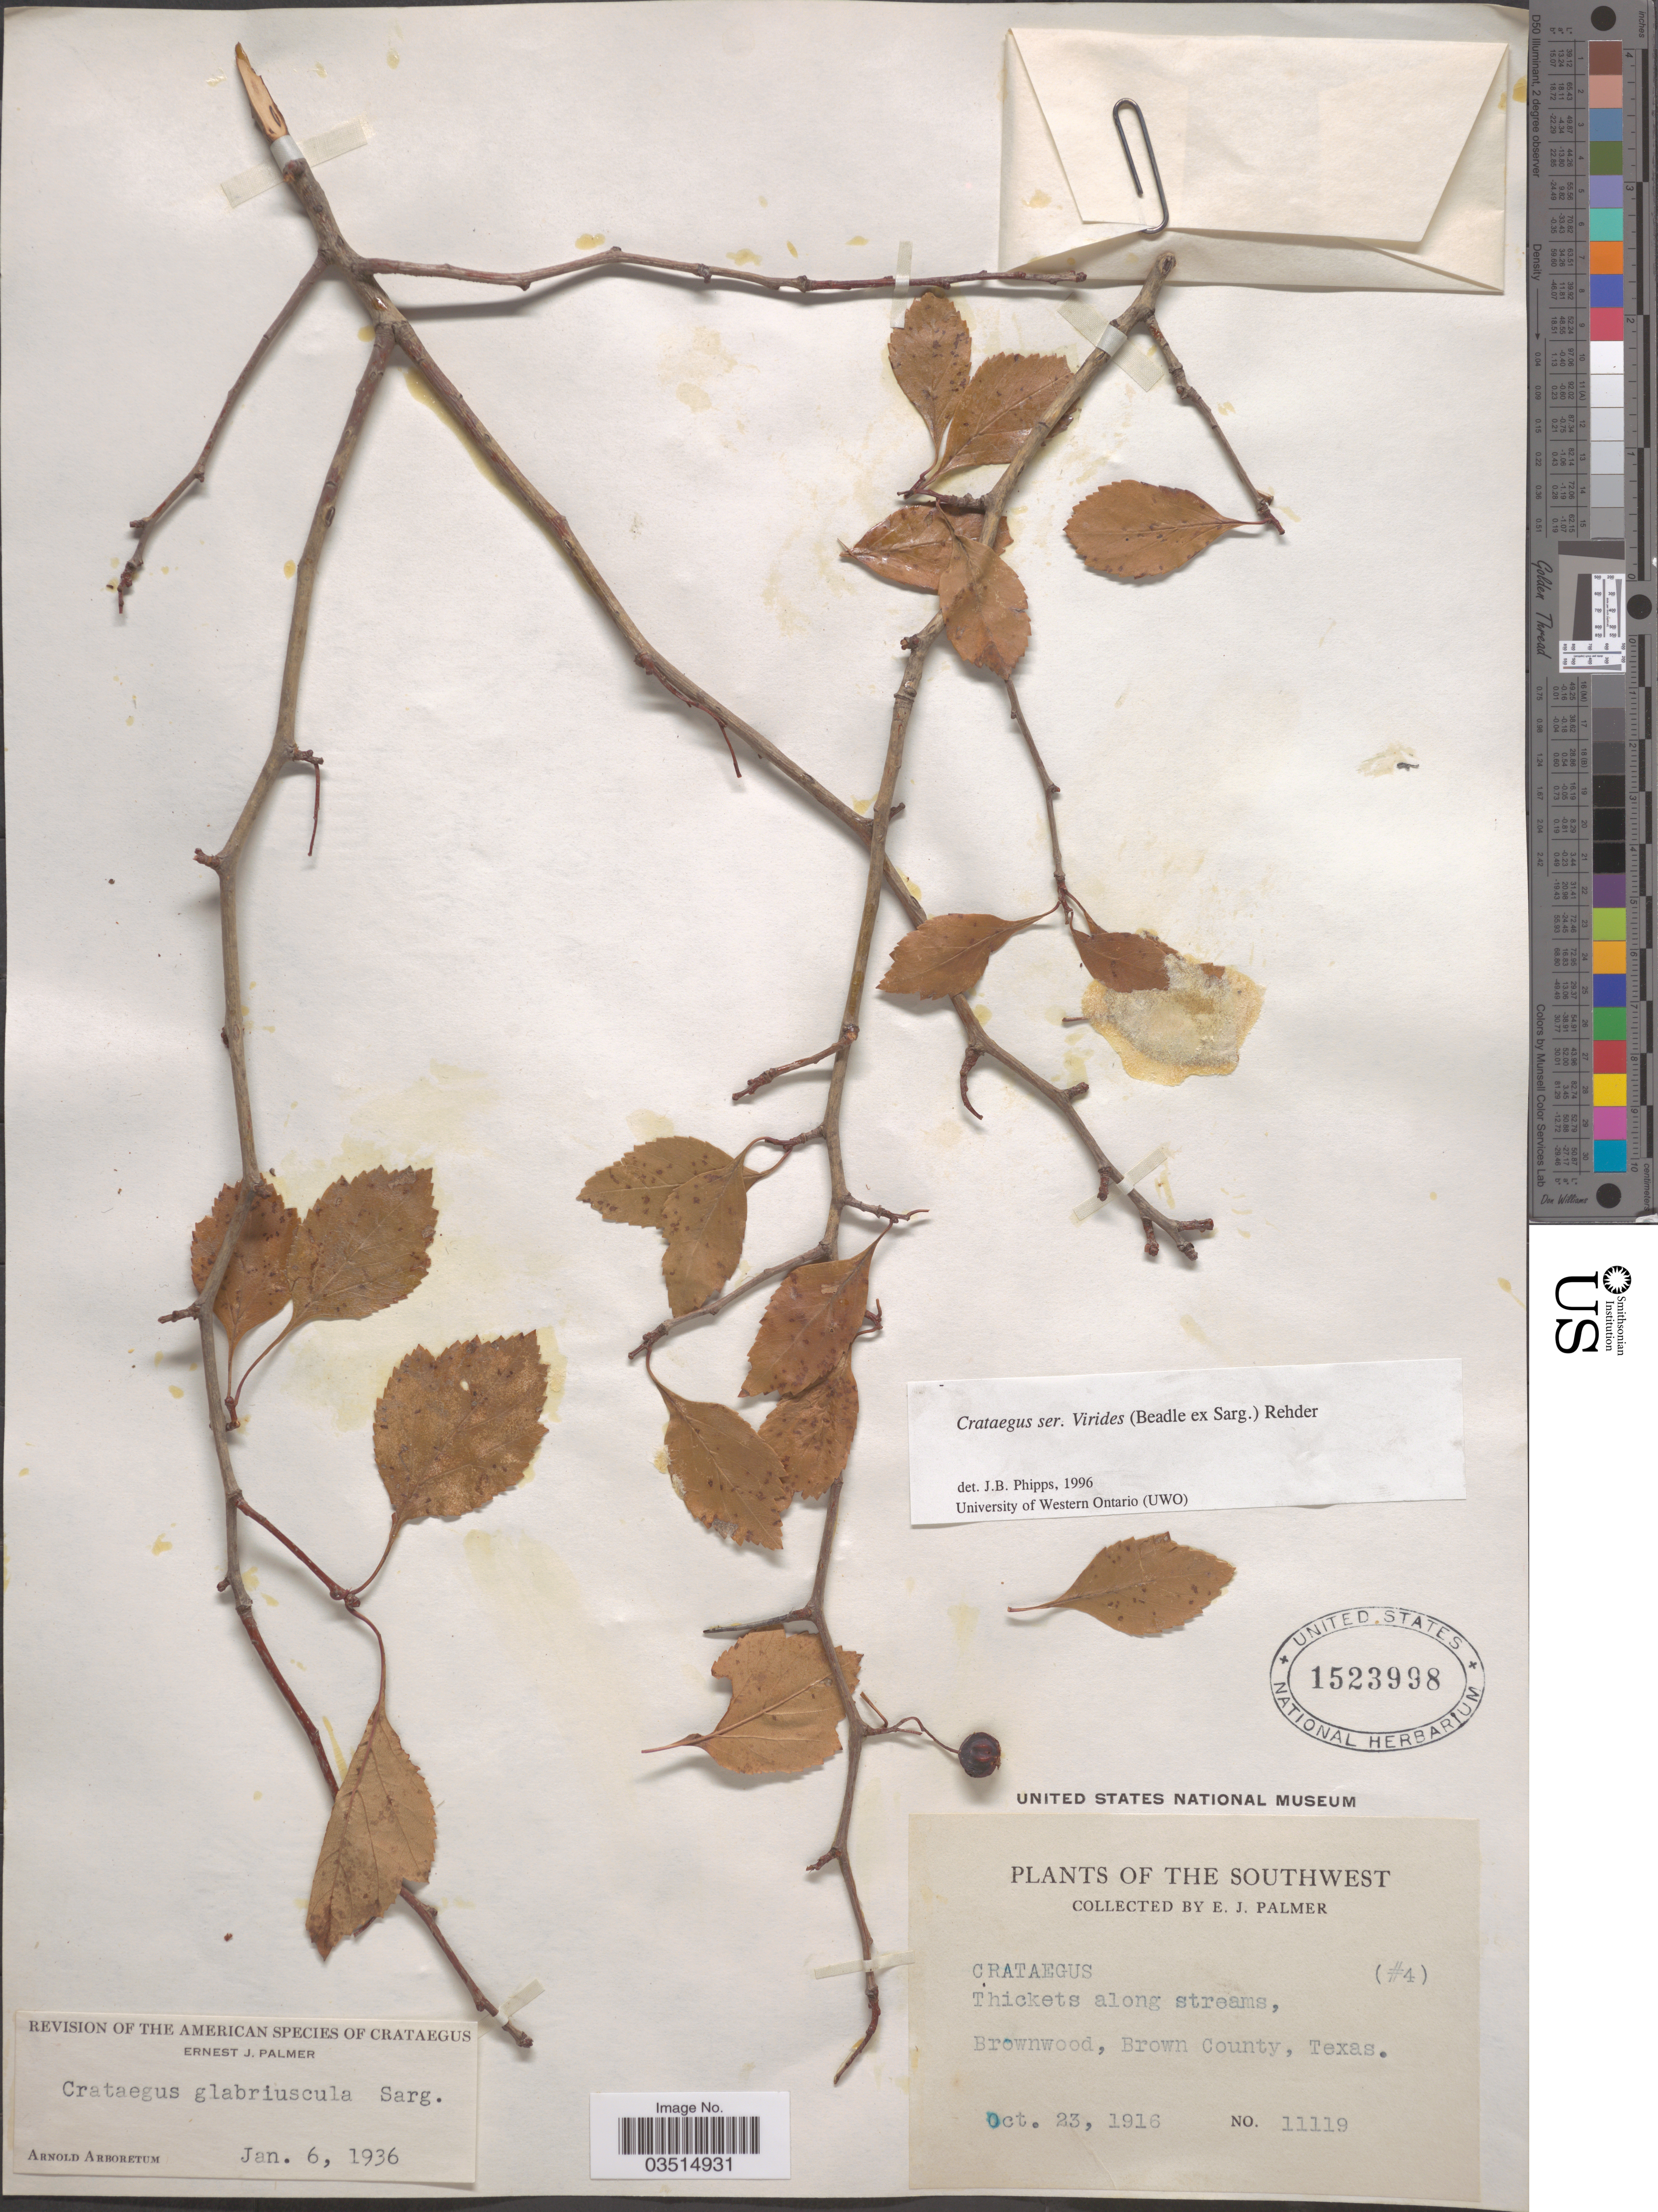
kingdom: Plantae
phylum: Tracheophyta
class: Magnoliopsida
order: Rosales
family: Rosaceae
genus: Crataegus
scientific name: Crataegus glabriuscula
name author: Sarg.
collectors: E. J. Palmer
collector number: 11119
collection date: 1916-10-23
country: United States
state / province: Texas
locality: The Southwest. Brownwood, Brown County.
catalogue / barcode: US 1523998